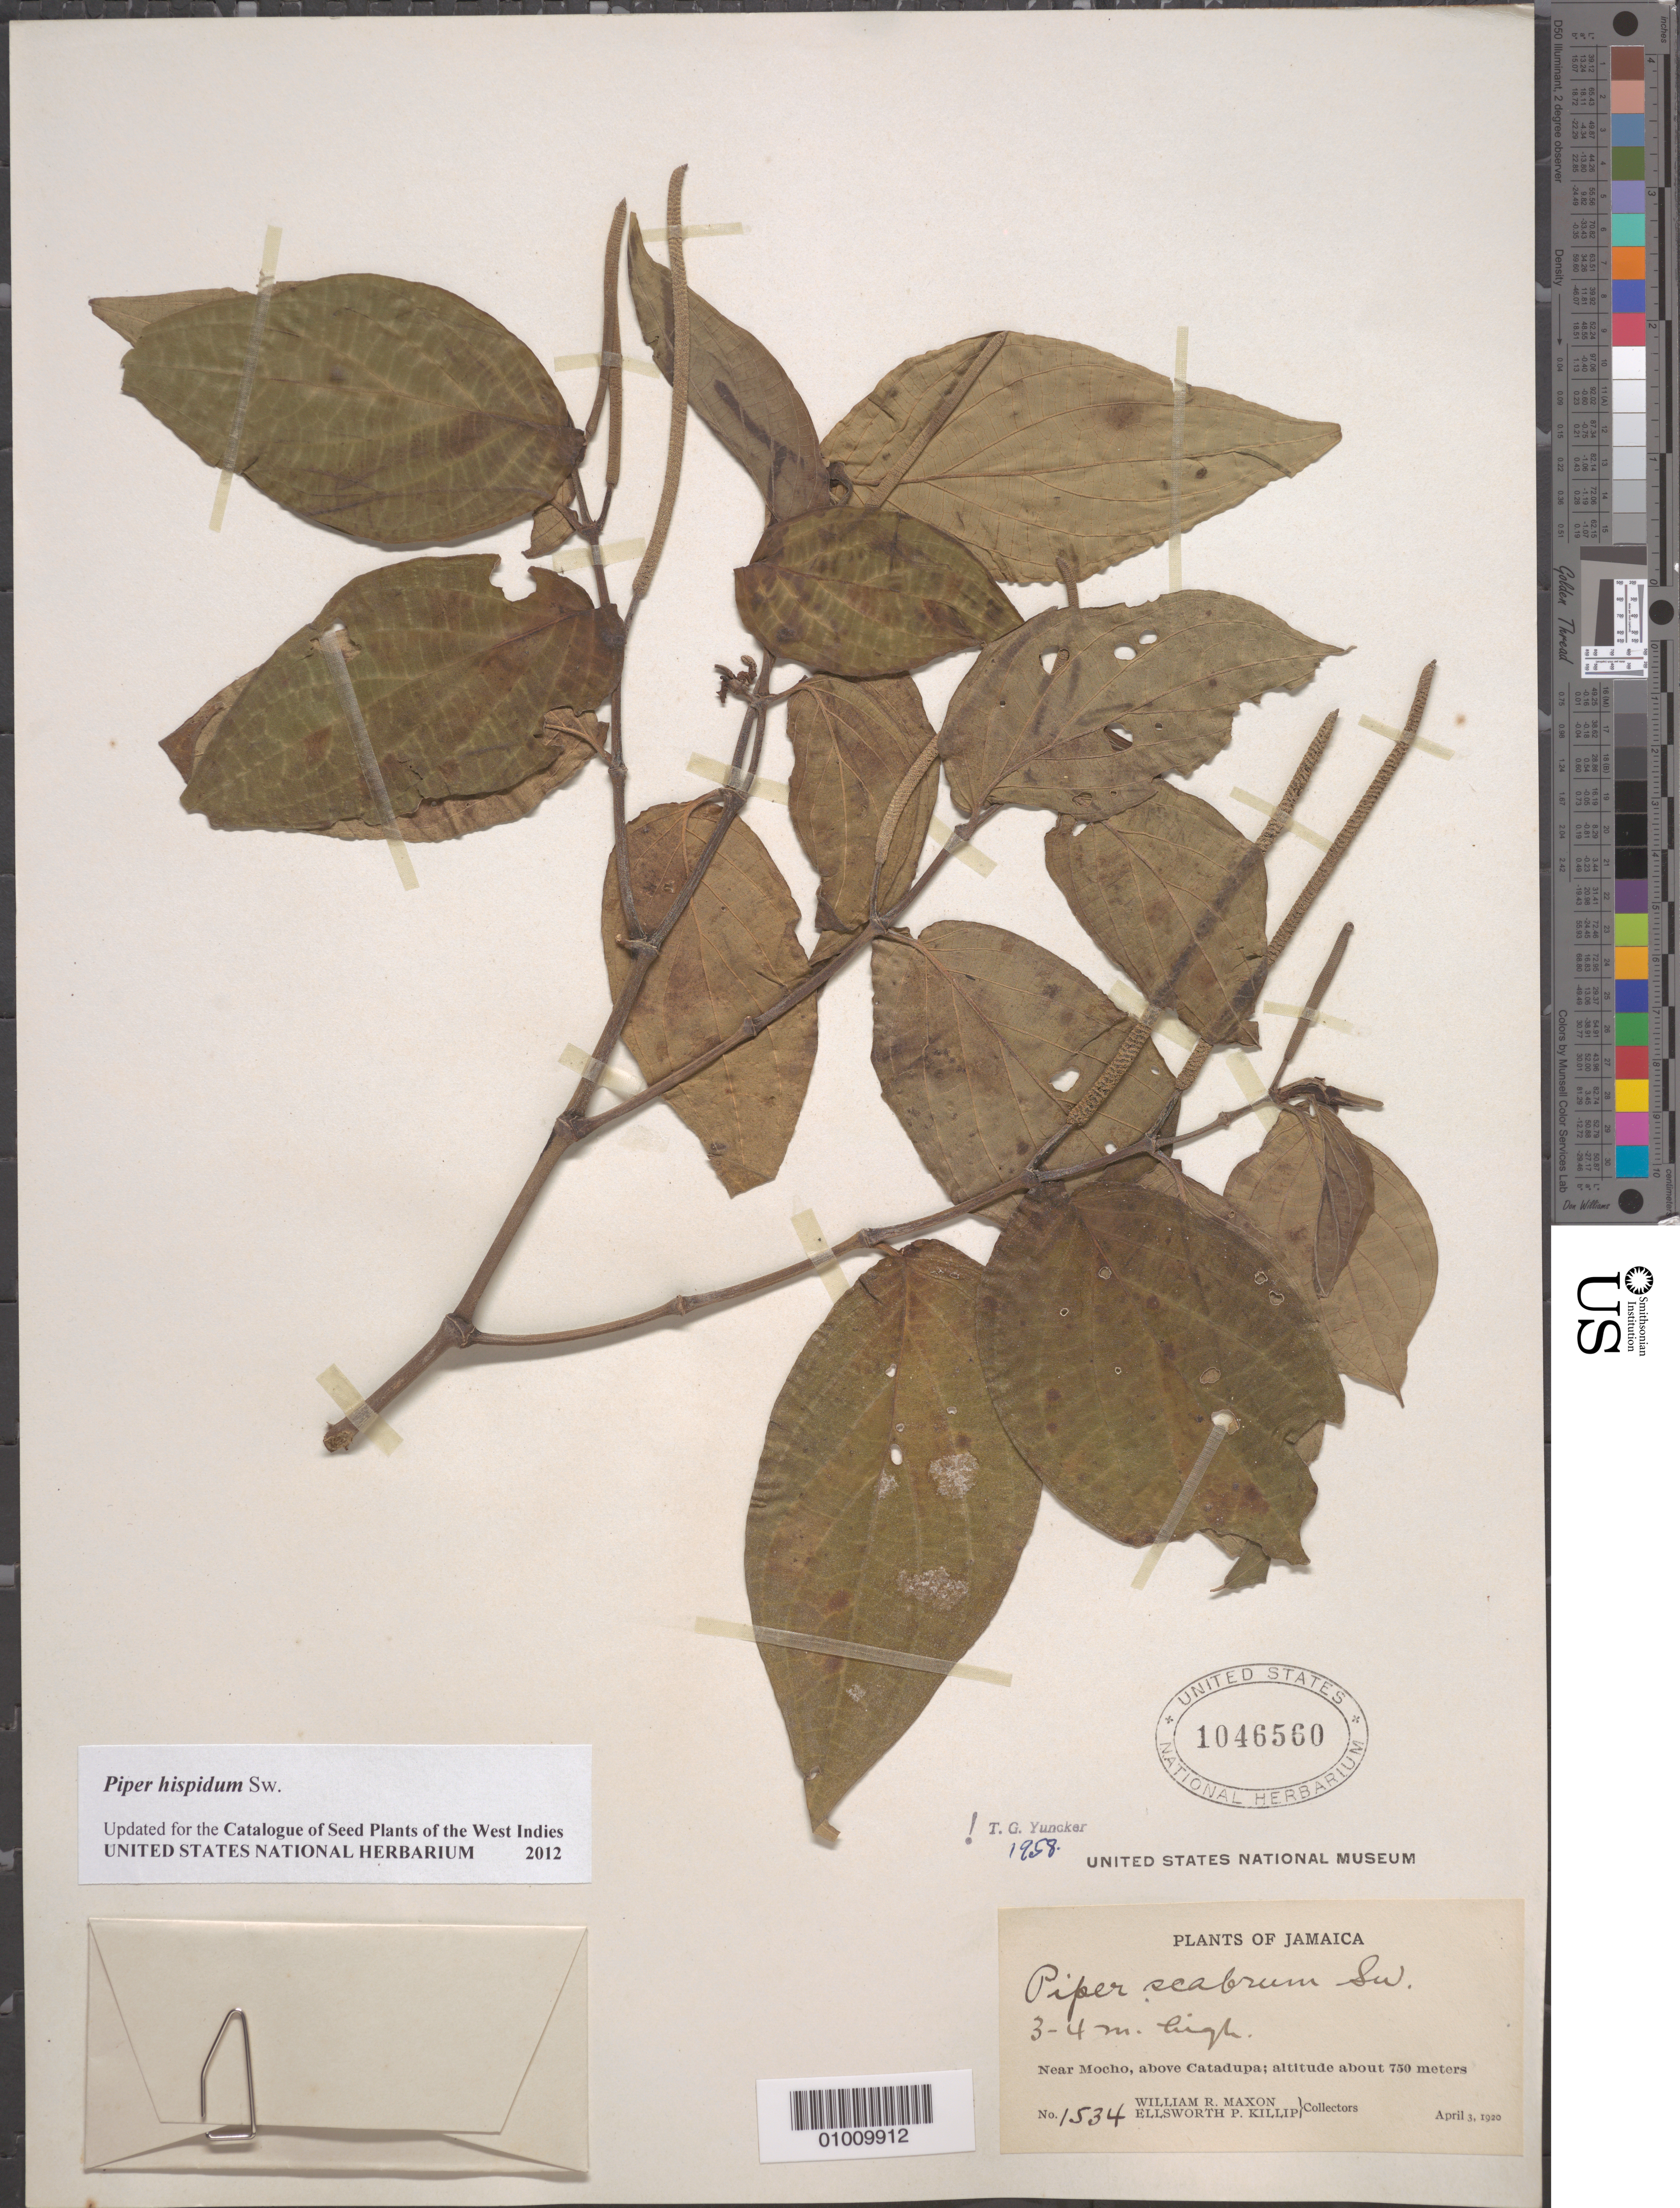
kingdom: Plantae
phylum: Tracheophyta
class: Magnoliopsida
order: Piperales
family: Piperaceae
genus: Piper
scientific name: Piper scabrum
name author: Sw.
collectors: W. R. Maxon & P. Ellsworth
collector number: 1534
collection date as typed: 03 Apr 1920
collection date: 1920-04-03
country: Jamaica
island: Jamaica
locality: Near Mocho, above Catadupa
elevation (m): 750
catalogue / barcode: US 1046560